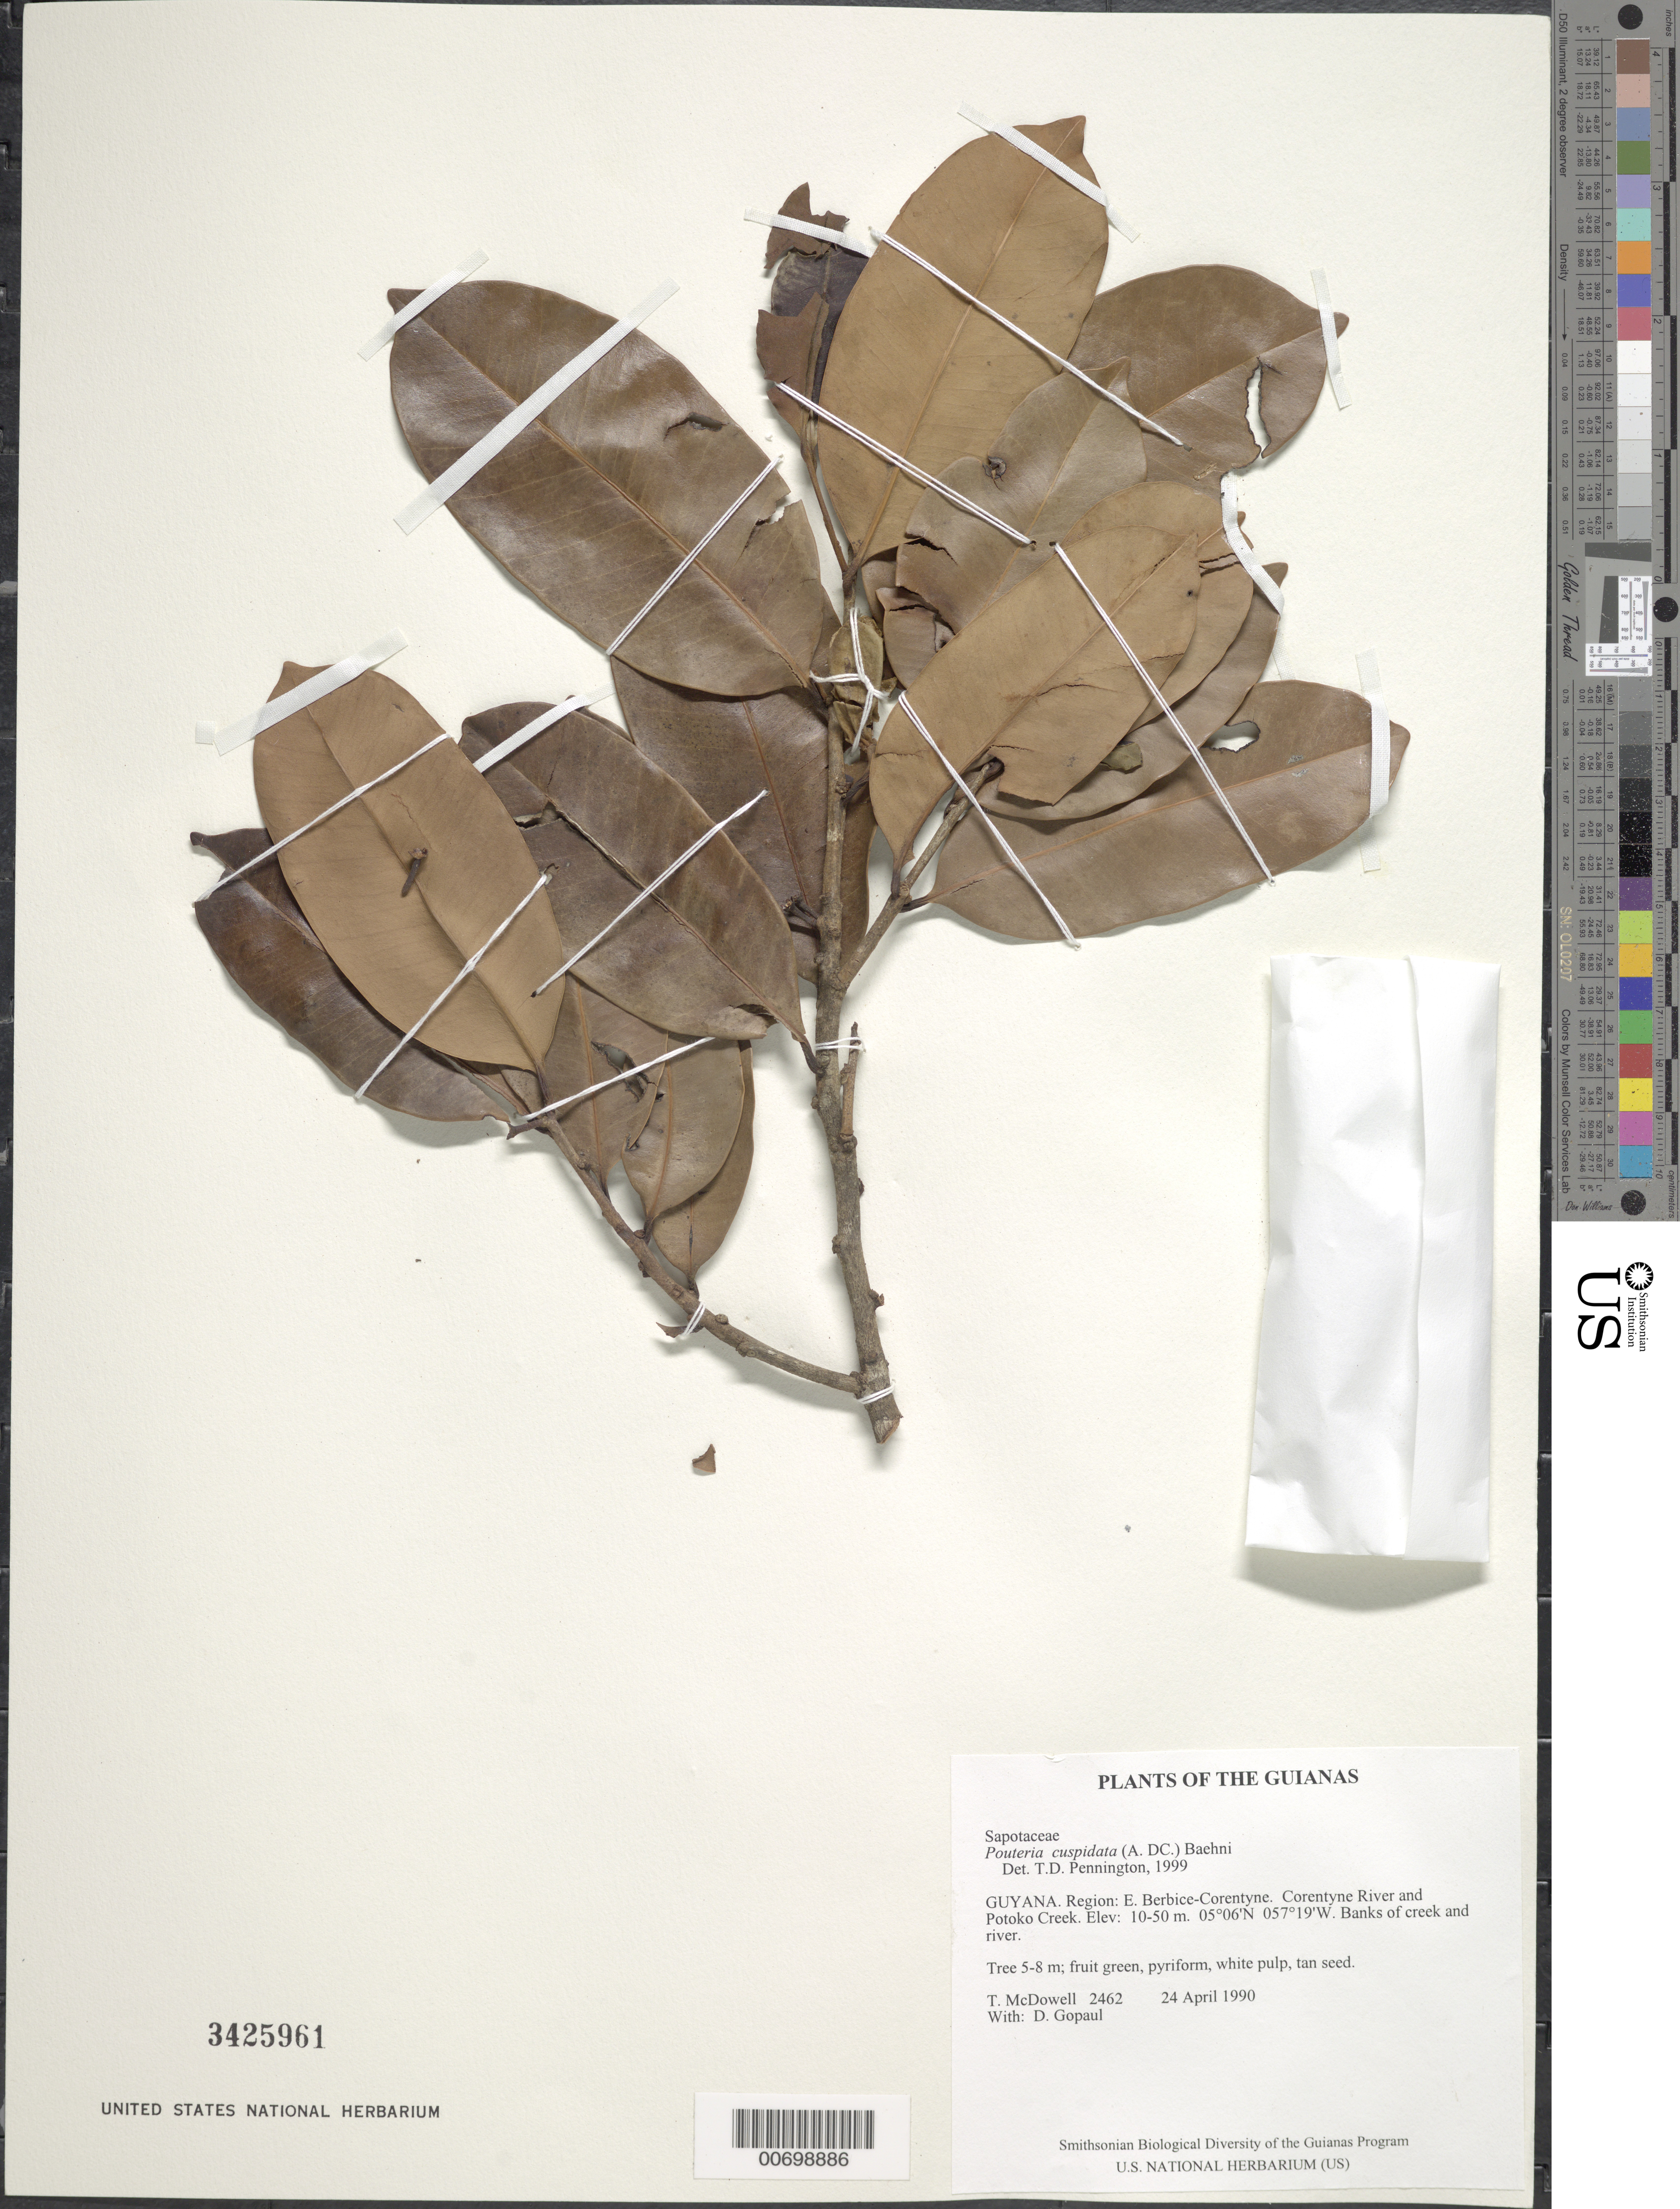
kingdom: Plantae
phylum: Tracheophyta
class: Magnoliopsida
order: Ericales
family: Sapotaceae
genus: Pouteria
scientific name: Pouteria cuspidata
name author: (A. DC.) Baehni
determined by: Pennington, T. D., (K)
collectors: T. McDowell & D. Gopaul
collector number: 2462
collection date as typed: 24 April 1990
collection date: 1990-04-24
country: Guyana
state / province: E. Berbice-Corentyne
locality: Corentyne River and Potoko Creek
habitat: Banks of creek and river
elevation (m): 10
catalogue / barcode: US 3425961